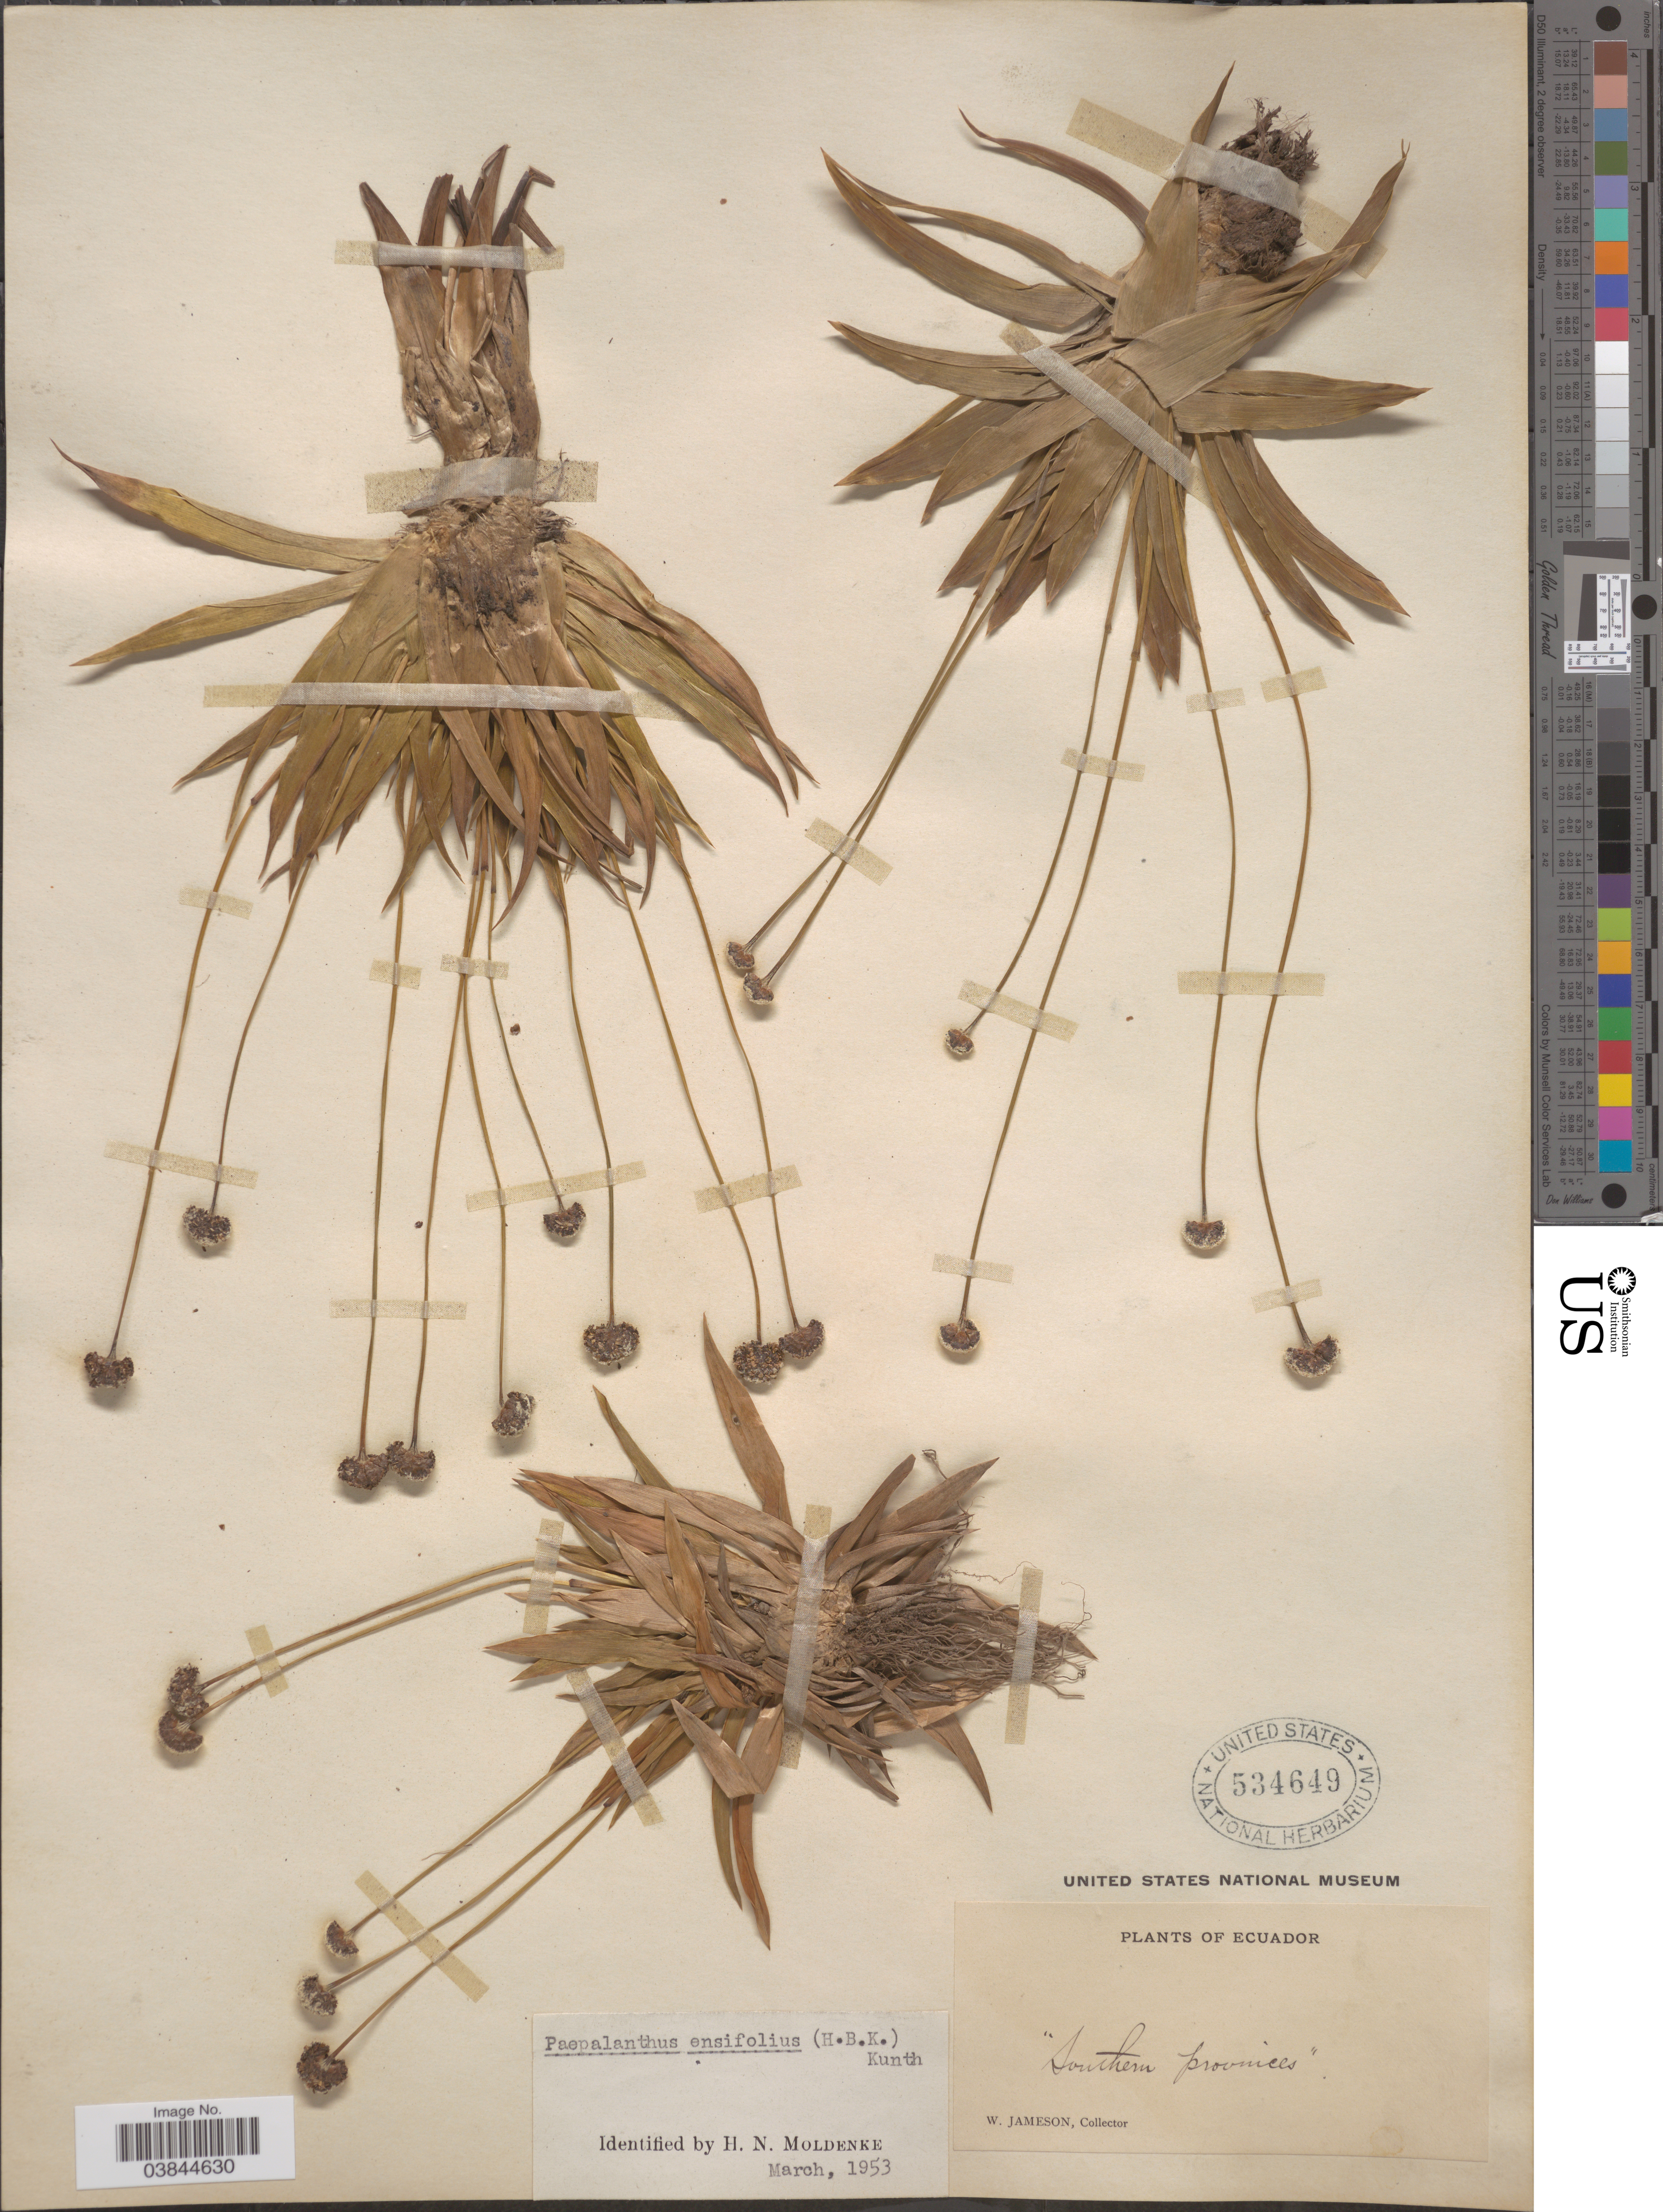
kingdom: Plantae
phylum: Tracheophyta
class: Liliopsida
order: Poales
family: Eriocaulaceae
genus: Paepalanthus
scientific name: Paepalanthus obnatus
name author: Tissot-Sq.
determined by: Sauthier, Laura Jeanne, (SPF), Universidade de Sao Paulo (BRAZIL)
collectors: W. Jameson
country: Ecuador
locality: Southern provinces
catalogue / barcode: US 534649